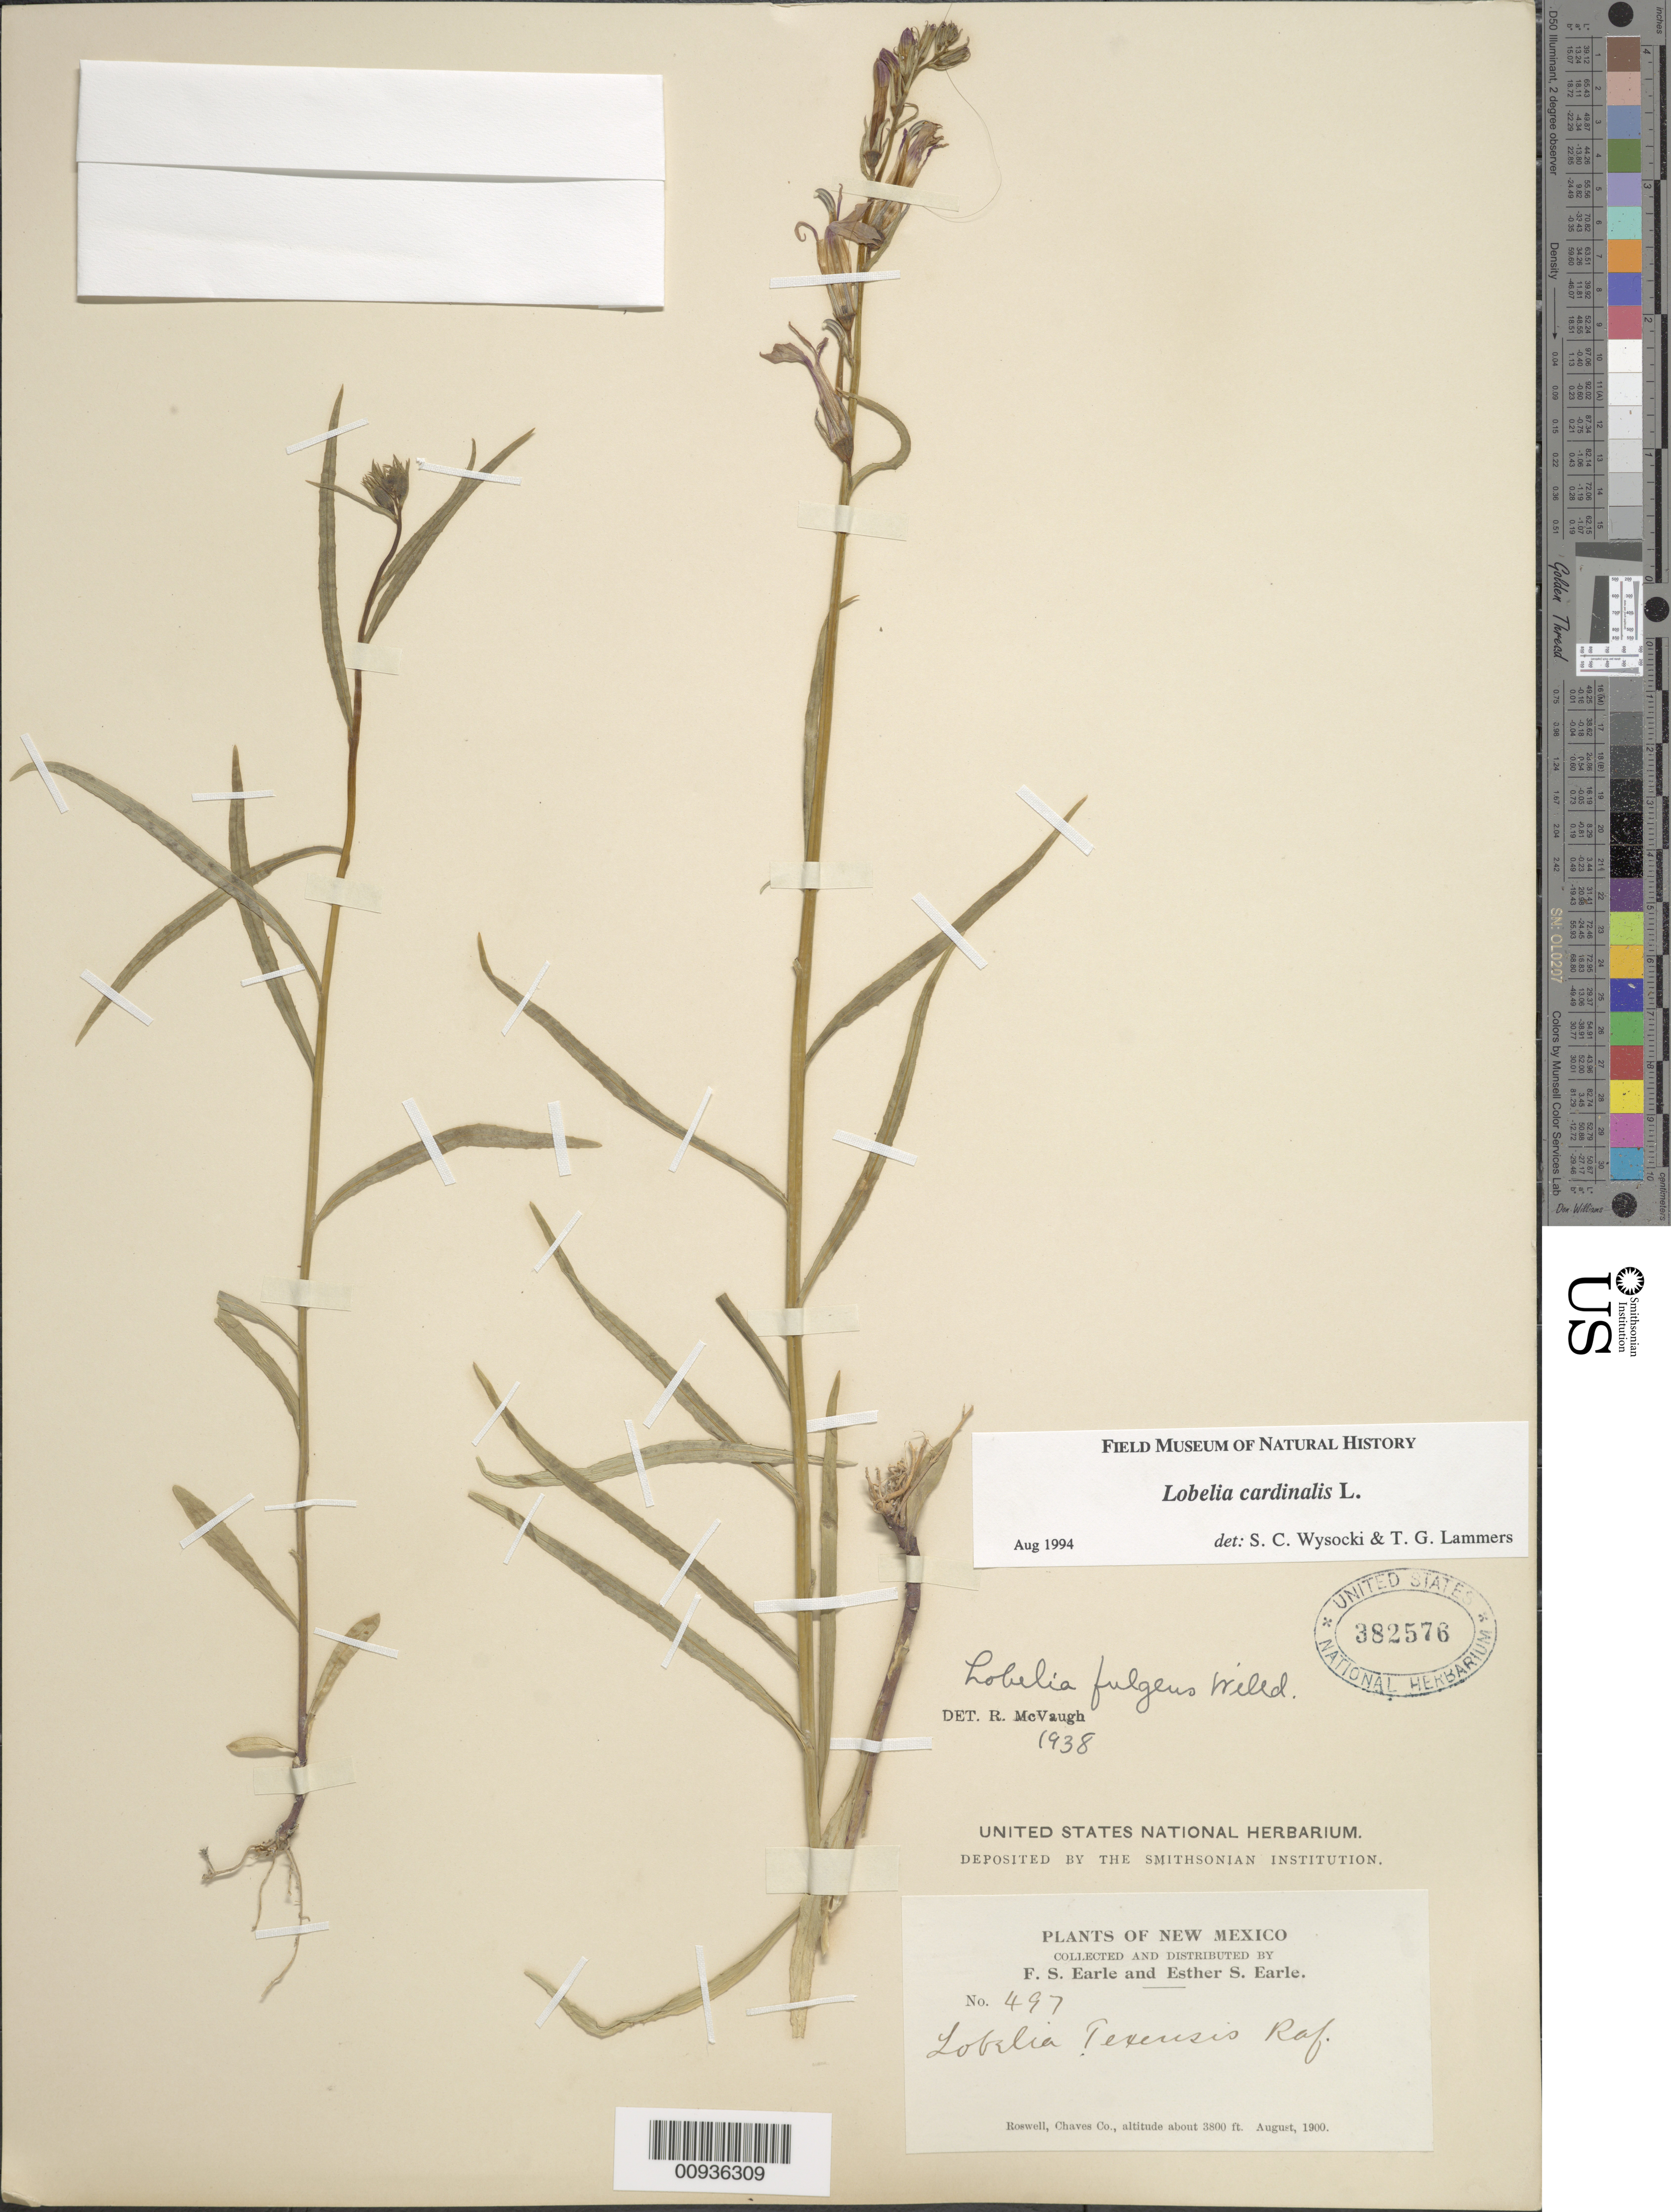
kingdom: Plantae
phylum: Tracheophyta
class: Magnoliopsida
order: Asterales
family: Campanulaceae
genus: Lobelia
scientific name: Lobelia cardinalis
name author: L.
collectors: F. S. Earle & E. S. Earle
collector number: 497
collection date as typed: Aug 1900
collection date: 1900-08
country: United States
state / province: New Mexico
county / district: Chaves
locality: Roswell.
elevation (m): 1140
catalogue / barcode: US 382576